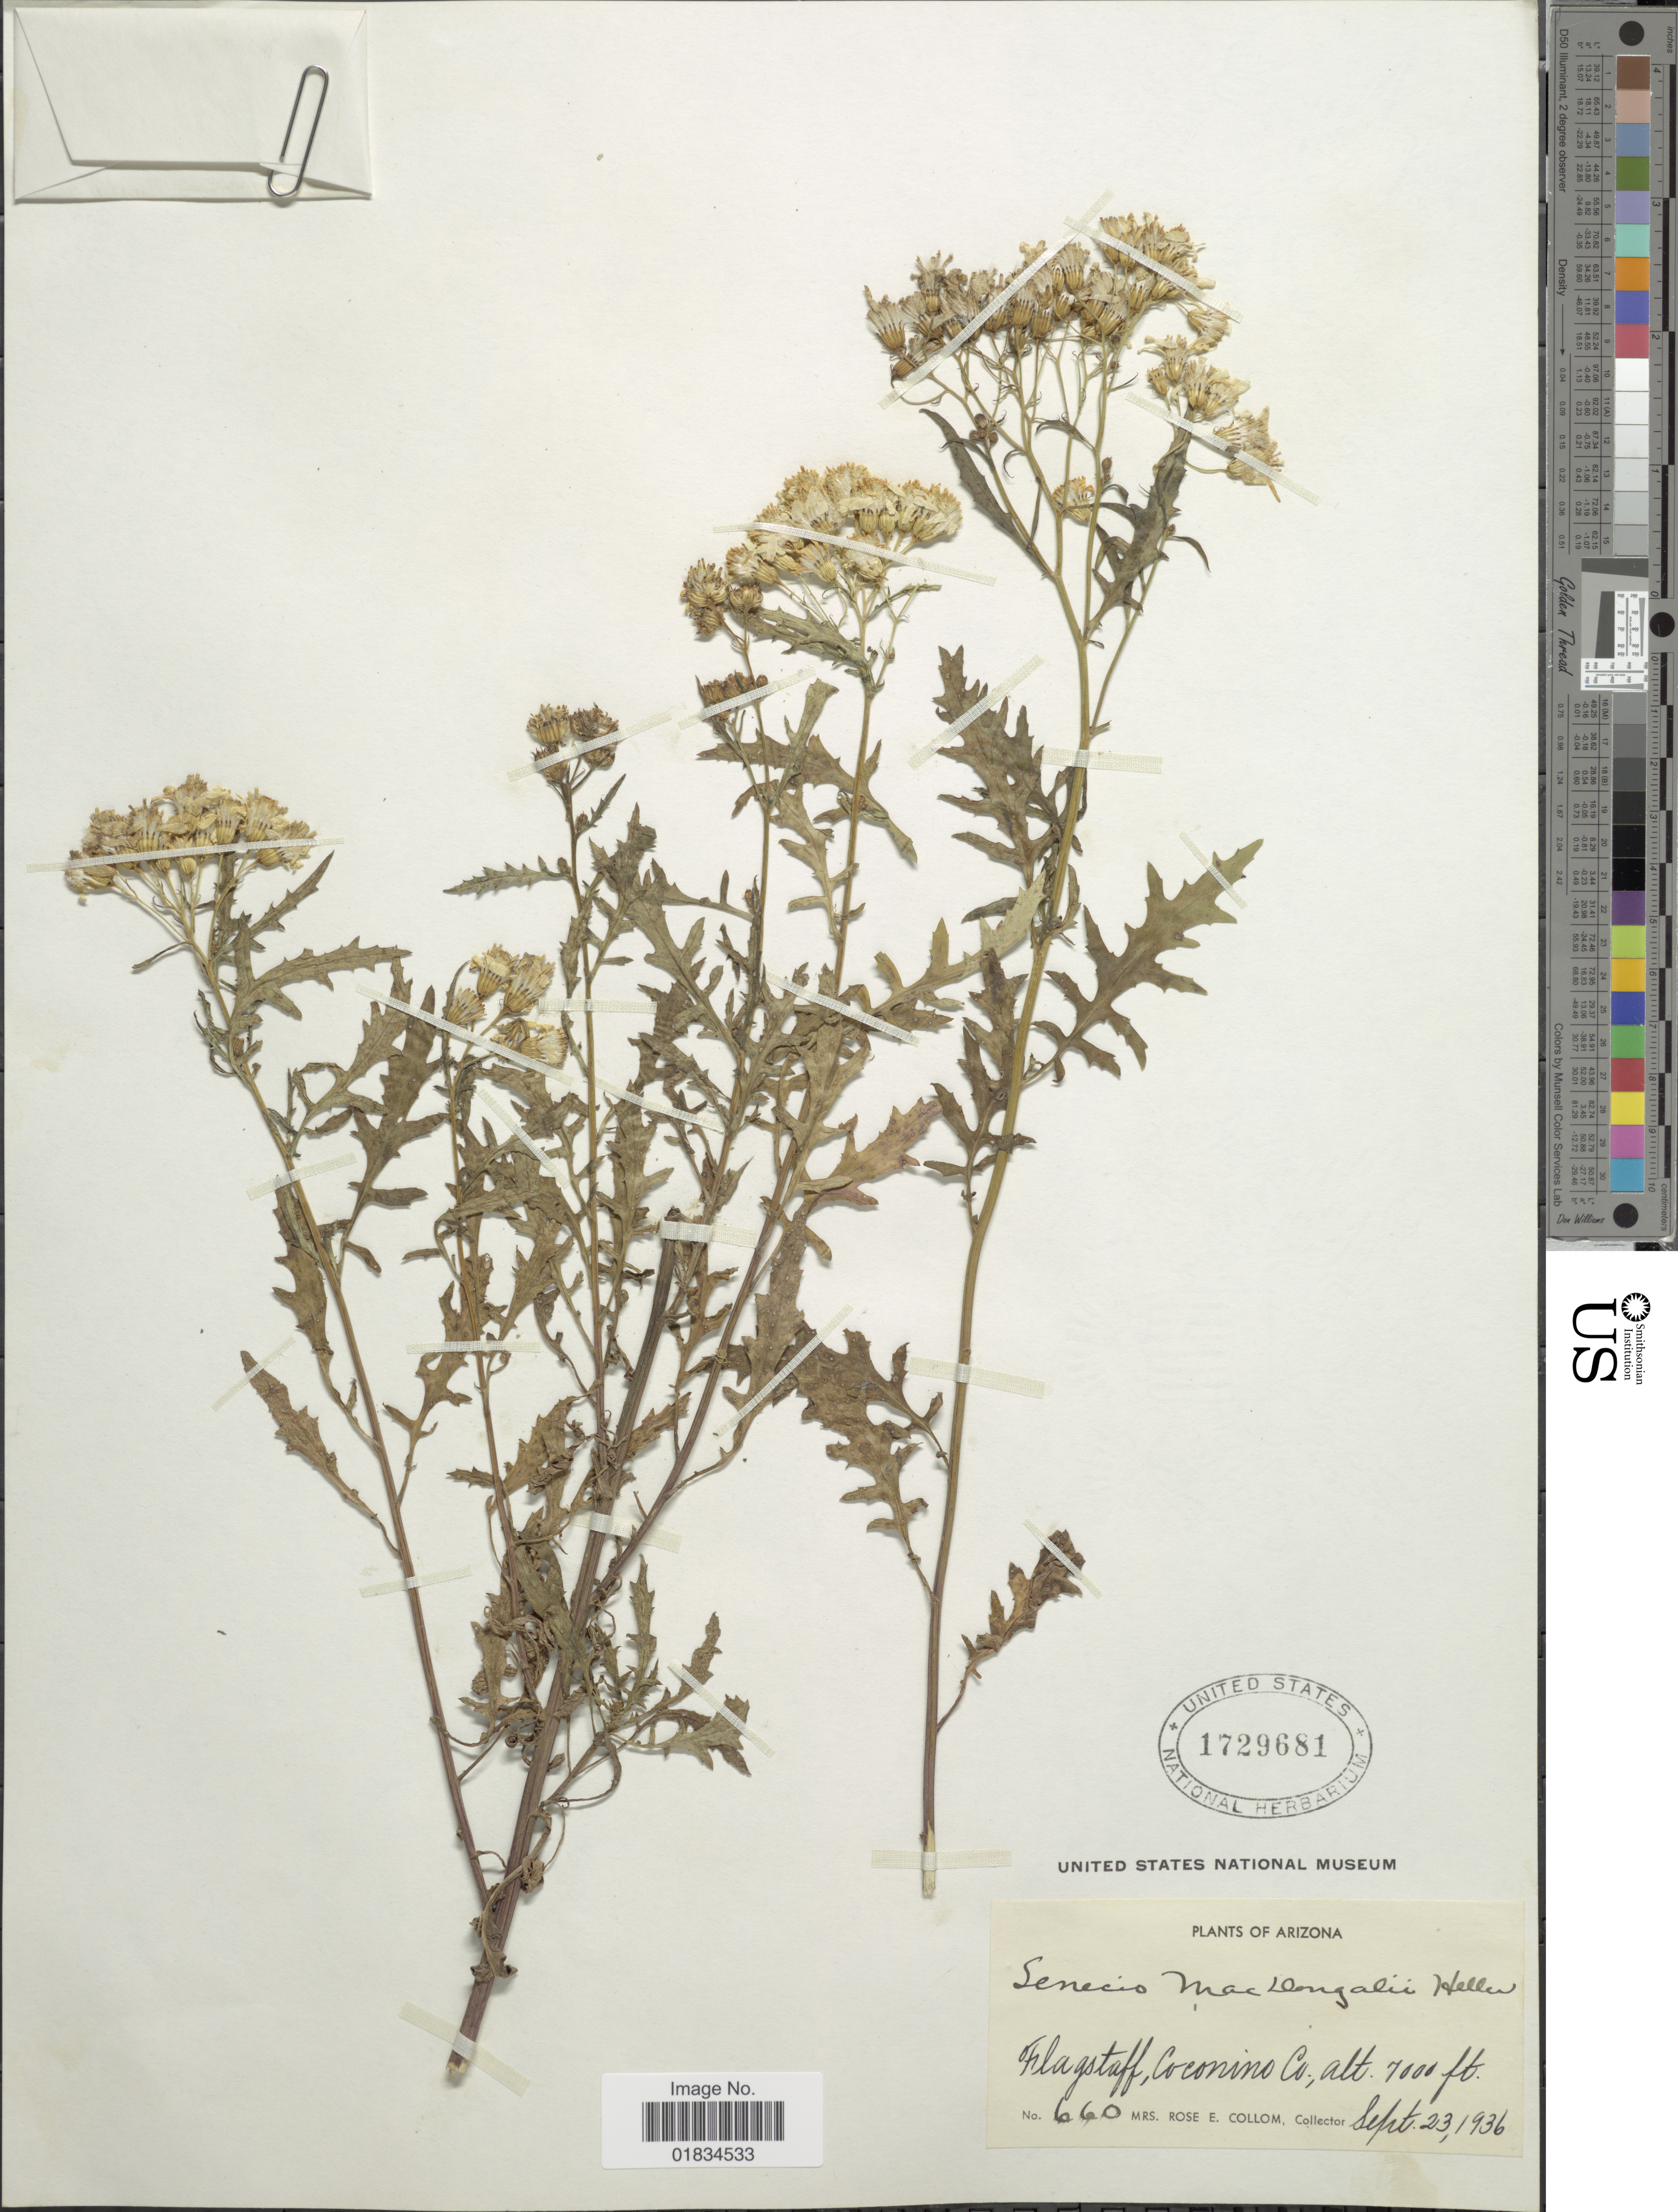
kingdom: Plantae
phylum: Tracheophyta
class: Magnoliopsida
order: Asterales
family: Asteraceae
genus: Senecio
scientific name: Senecio macdougalii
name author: A. Heller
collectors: R. E. Collom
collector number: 660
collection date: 1936-09-23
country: United States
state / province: Arizona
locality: Flagstaff, Coconino Co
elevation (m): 2134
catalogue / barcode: US 1729681